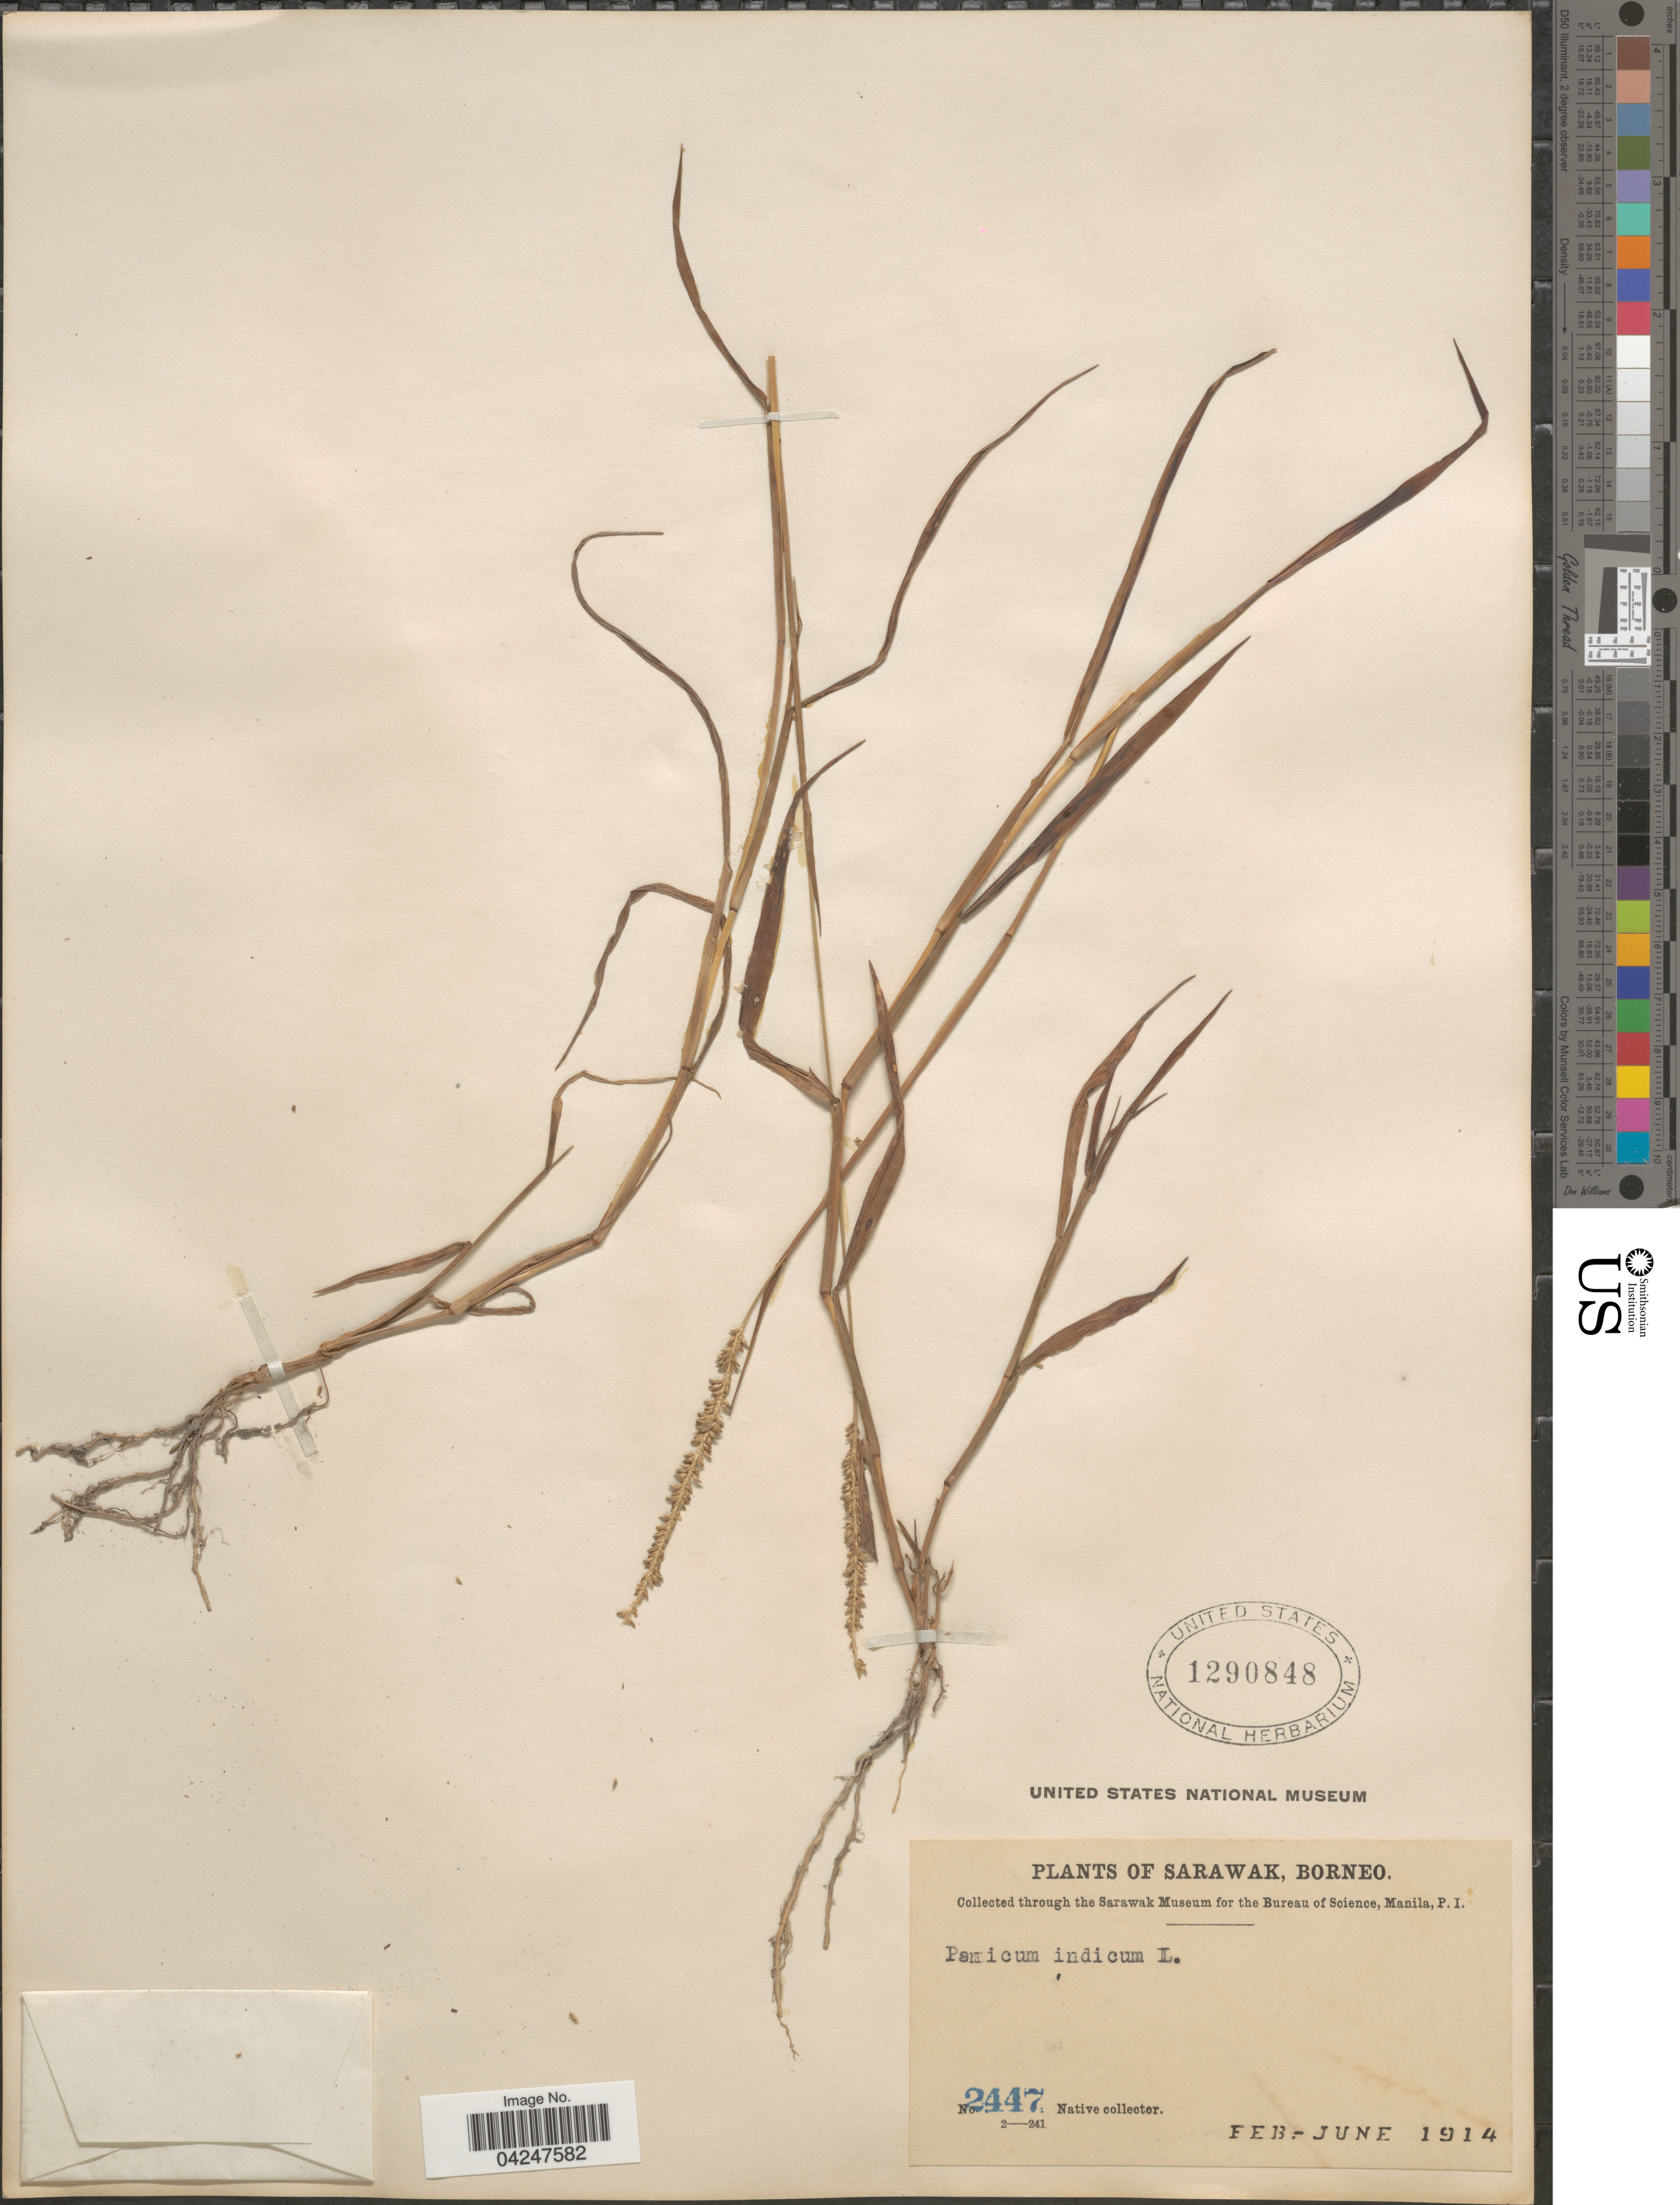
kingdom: Plantae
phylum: Tracheophyta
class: Liliopsida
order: Poales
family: Poaceae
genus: Sacciolepis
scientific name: Sacciolepis sp.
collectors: Native collector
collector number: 2447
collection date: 1914-02/1914-06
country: Malaysia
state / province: Sarawak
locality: Borneo.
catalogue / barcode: US 1290848